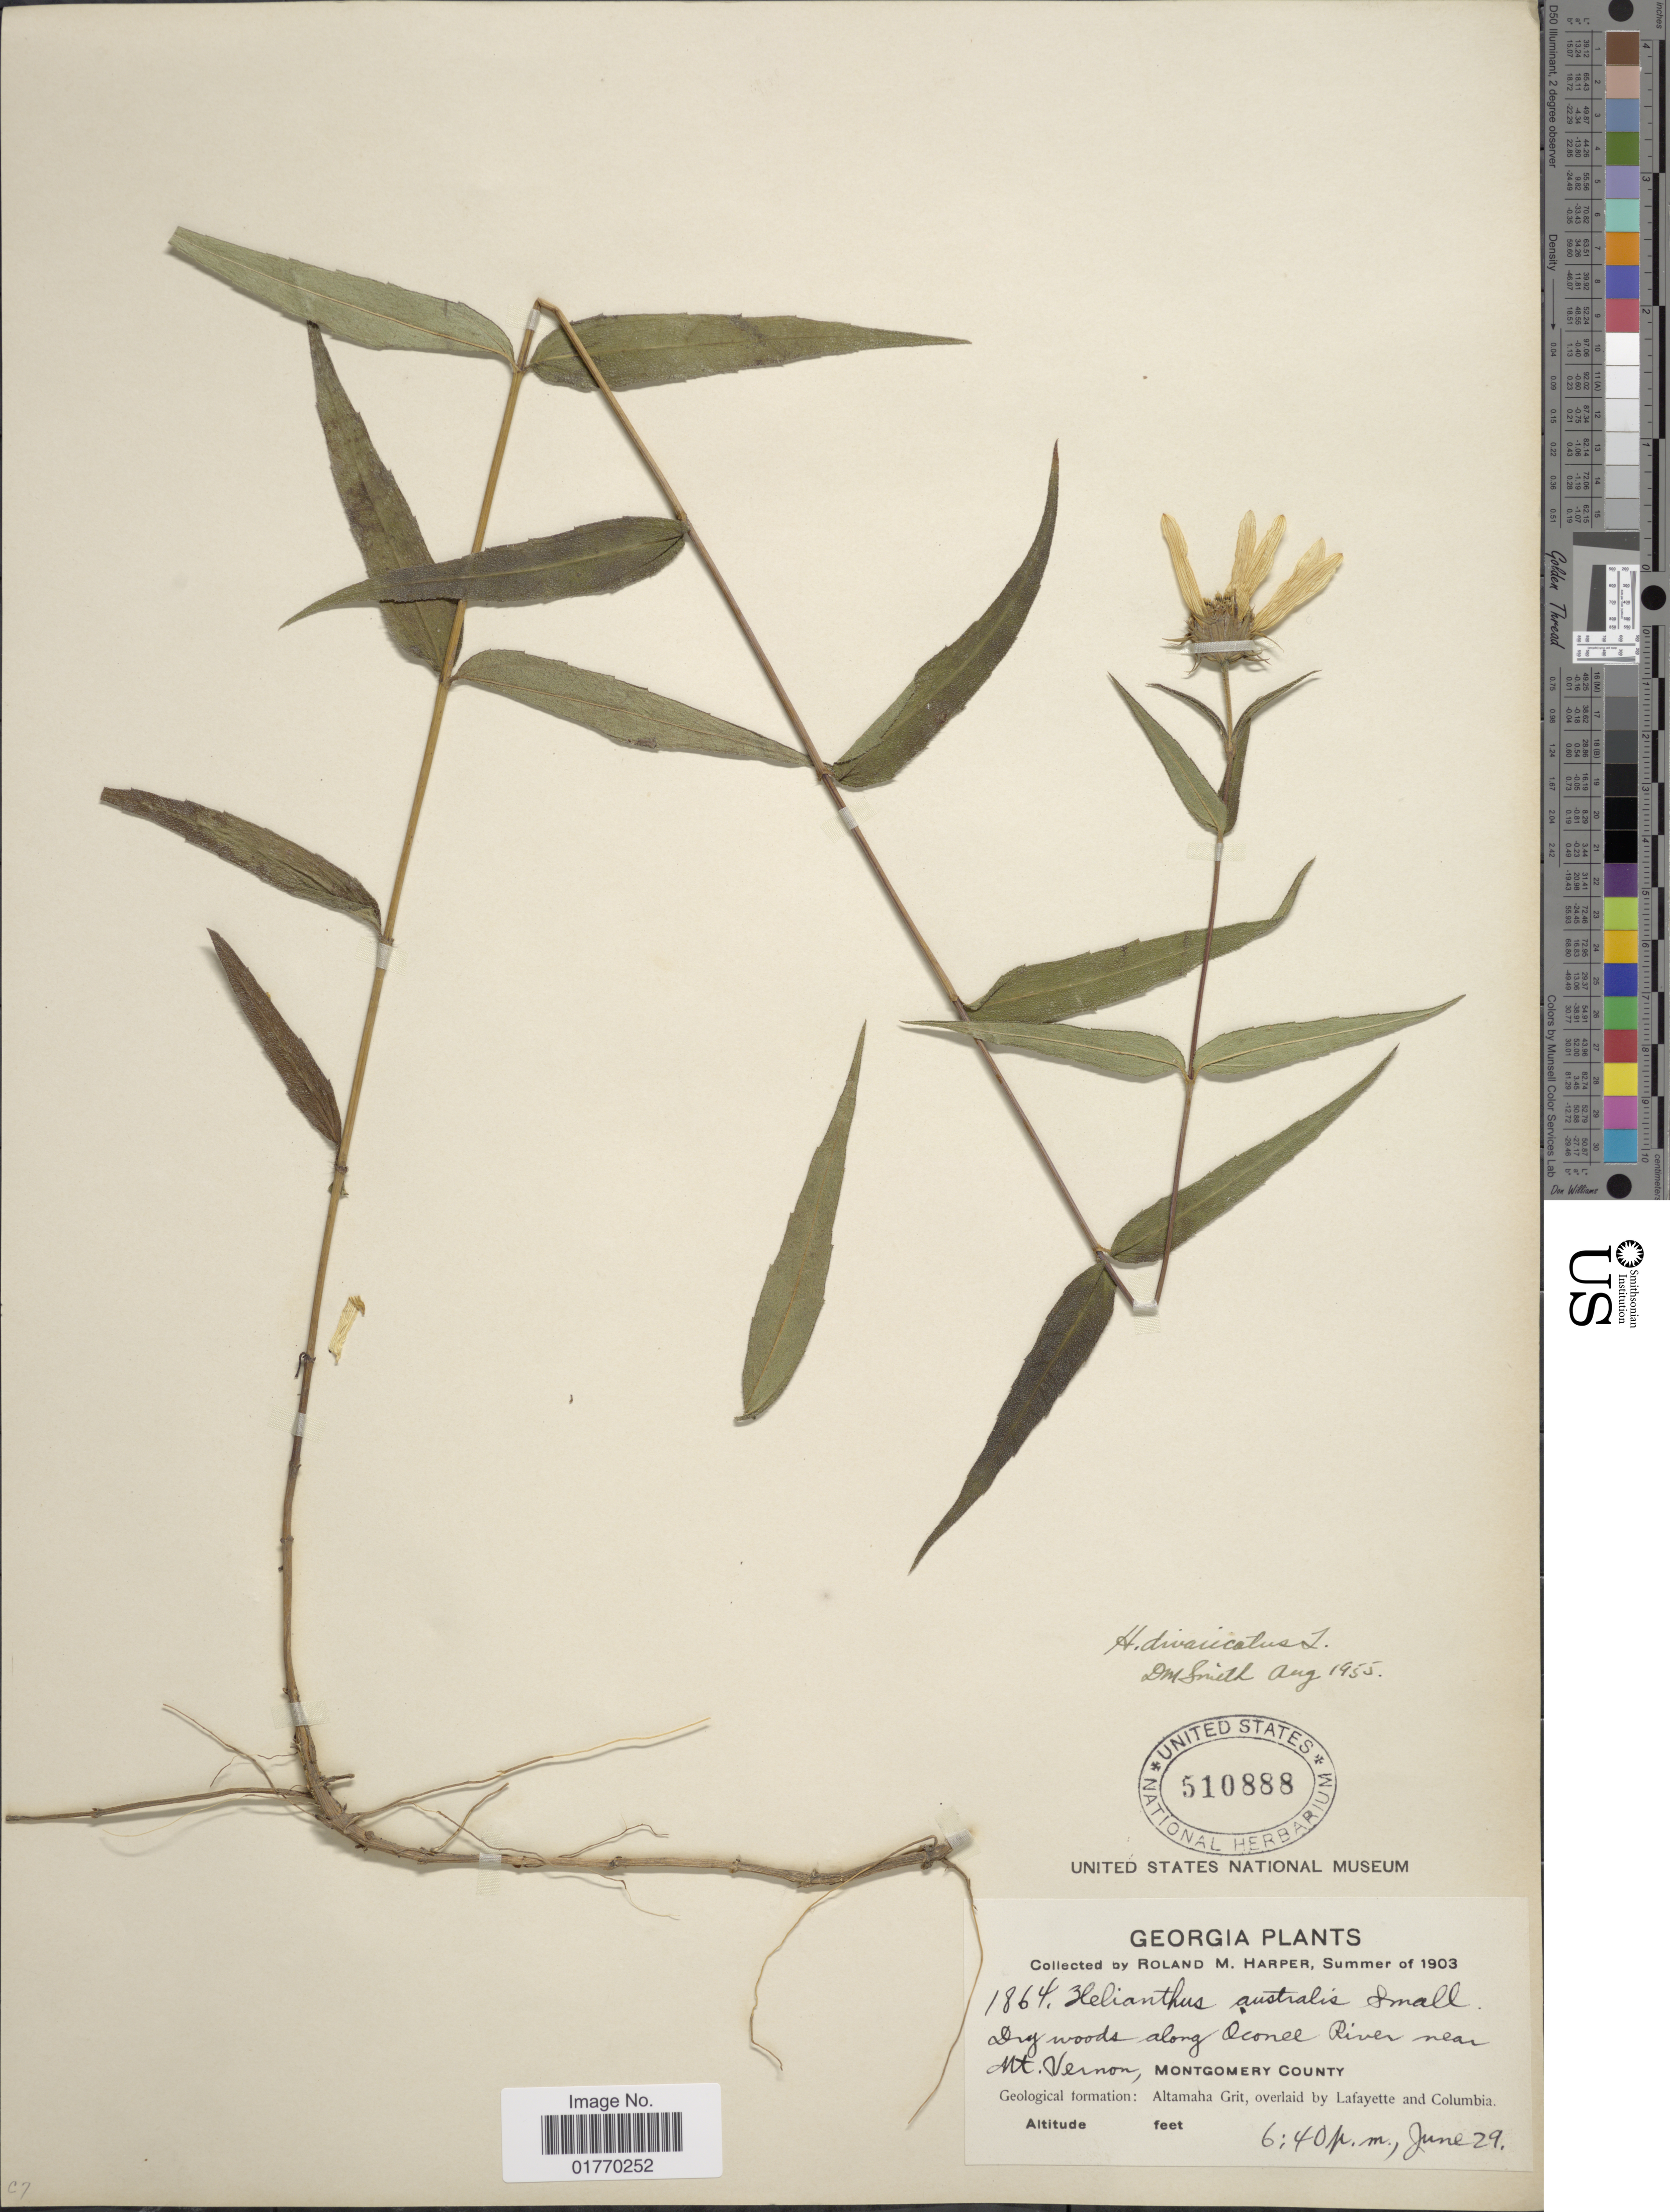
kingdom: Plantae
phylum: Tracheophyta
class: Magnoliopsida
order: Asterales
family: Asteraceae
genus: Helianthus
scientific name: Helianthus divaricatus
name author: L.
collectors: R. M. Harper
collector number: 1864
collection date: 1903-06-29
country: United States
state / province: Georgia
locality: Dry woods along Oconee River near, Mt. Vernon, Montgomery County, Geologicall formation: Altamaha Grit, overlaid by Lafayette and Columbia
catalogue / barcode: US 510888